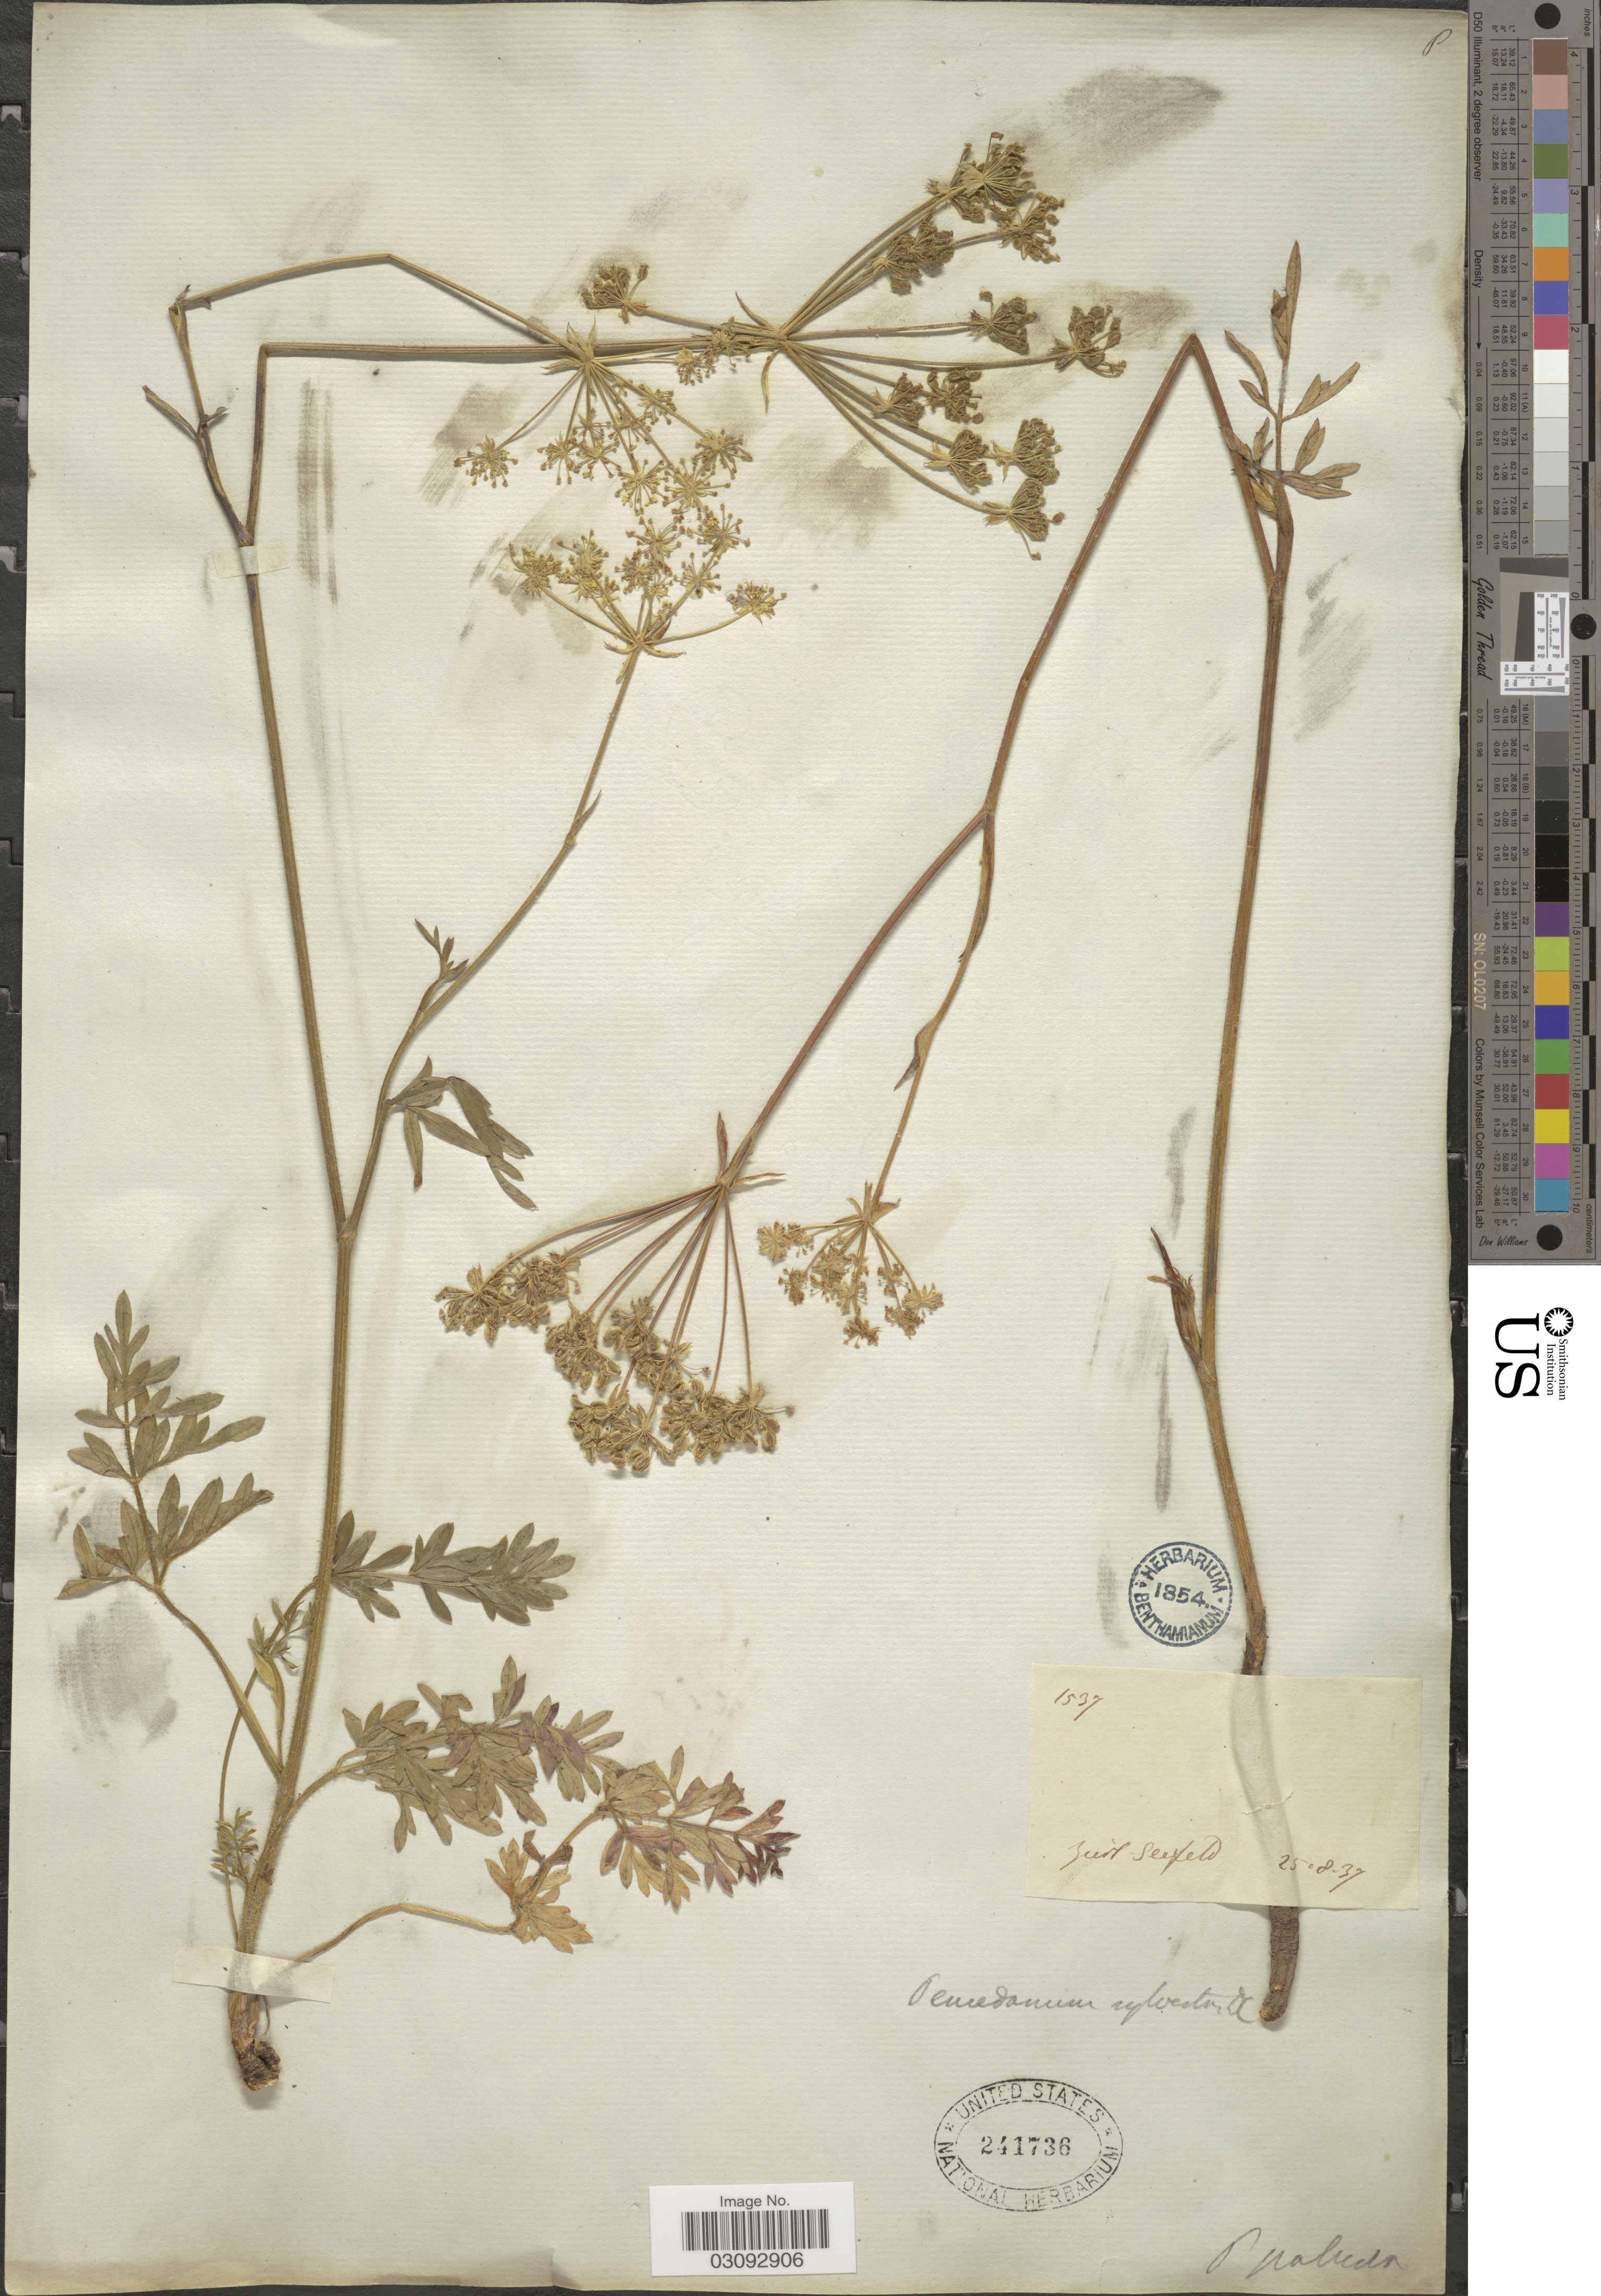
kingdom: Plantae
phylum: Tracheophyta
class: Magnoliopsida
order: Apiales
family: Apiaceae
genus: Peucedanum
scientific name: Peucedanum sylvestre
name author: DC.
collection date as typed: Transcribed d/m/y: 25/8/37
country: Austria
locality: Jurl [interpreted], Seefeld.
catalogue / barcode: US 241736